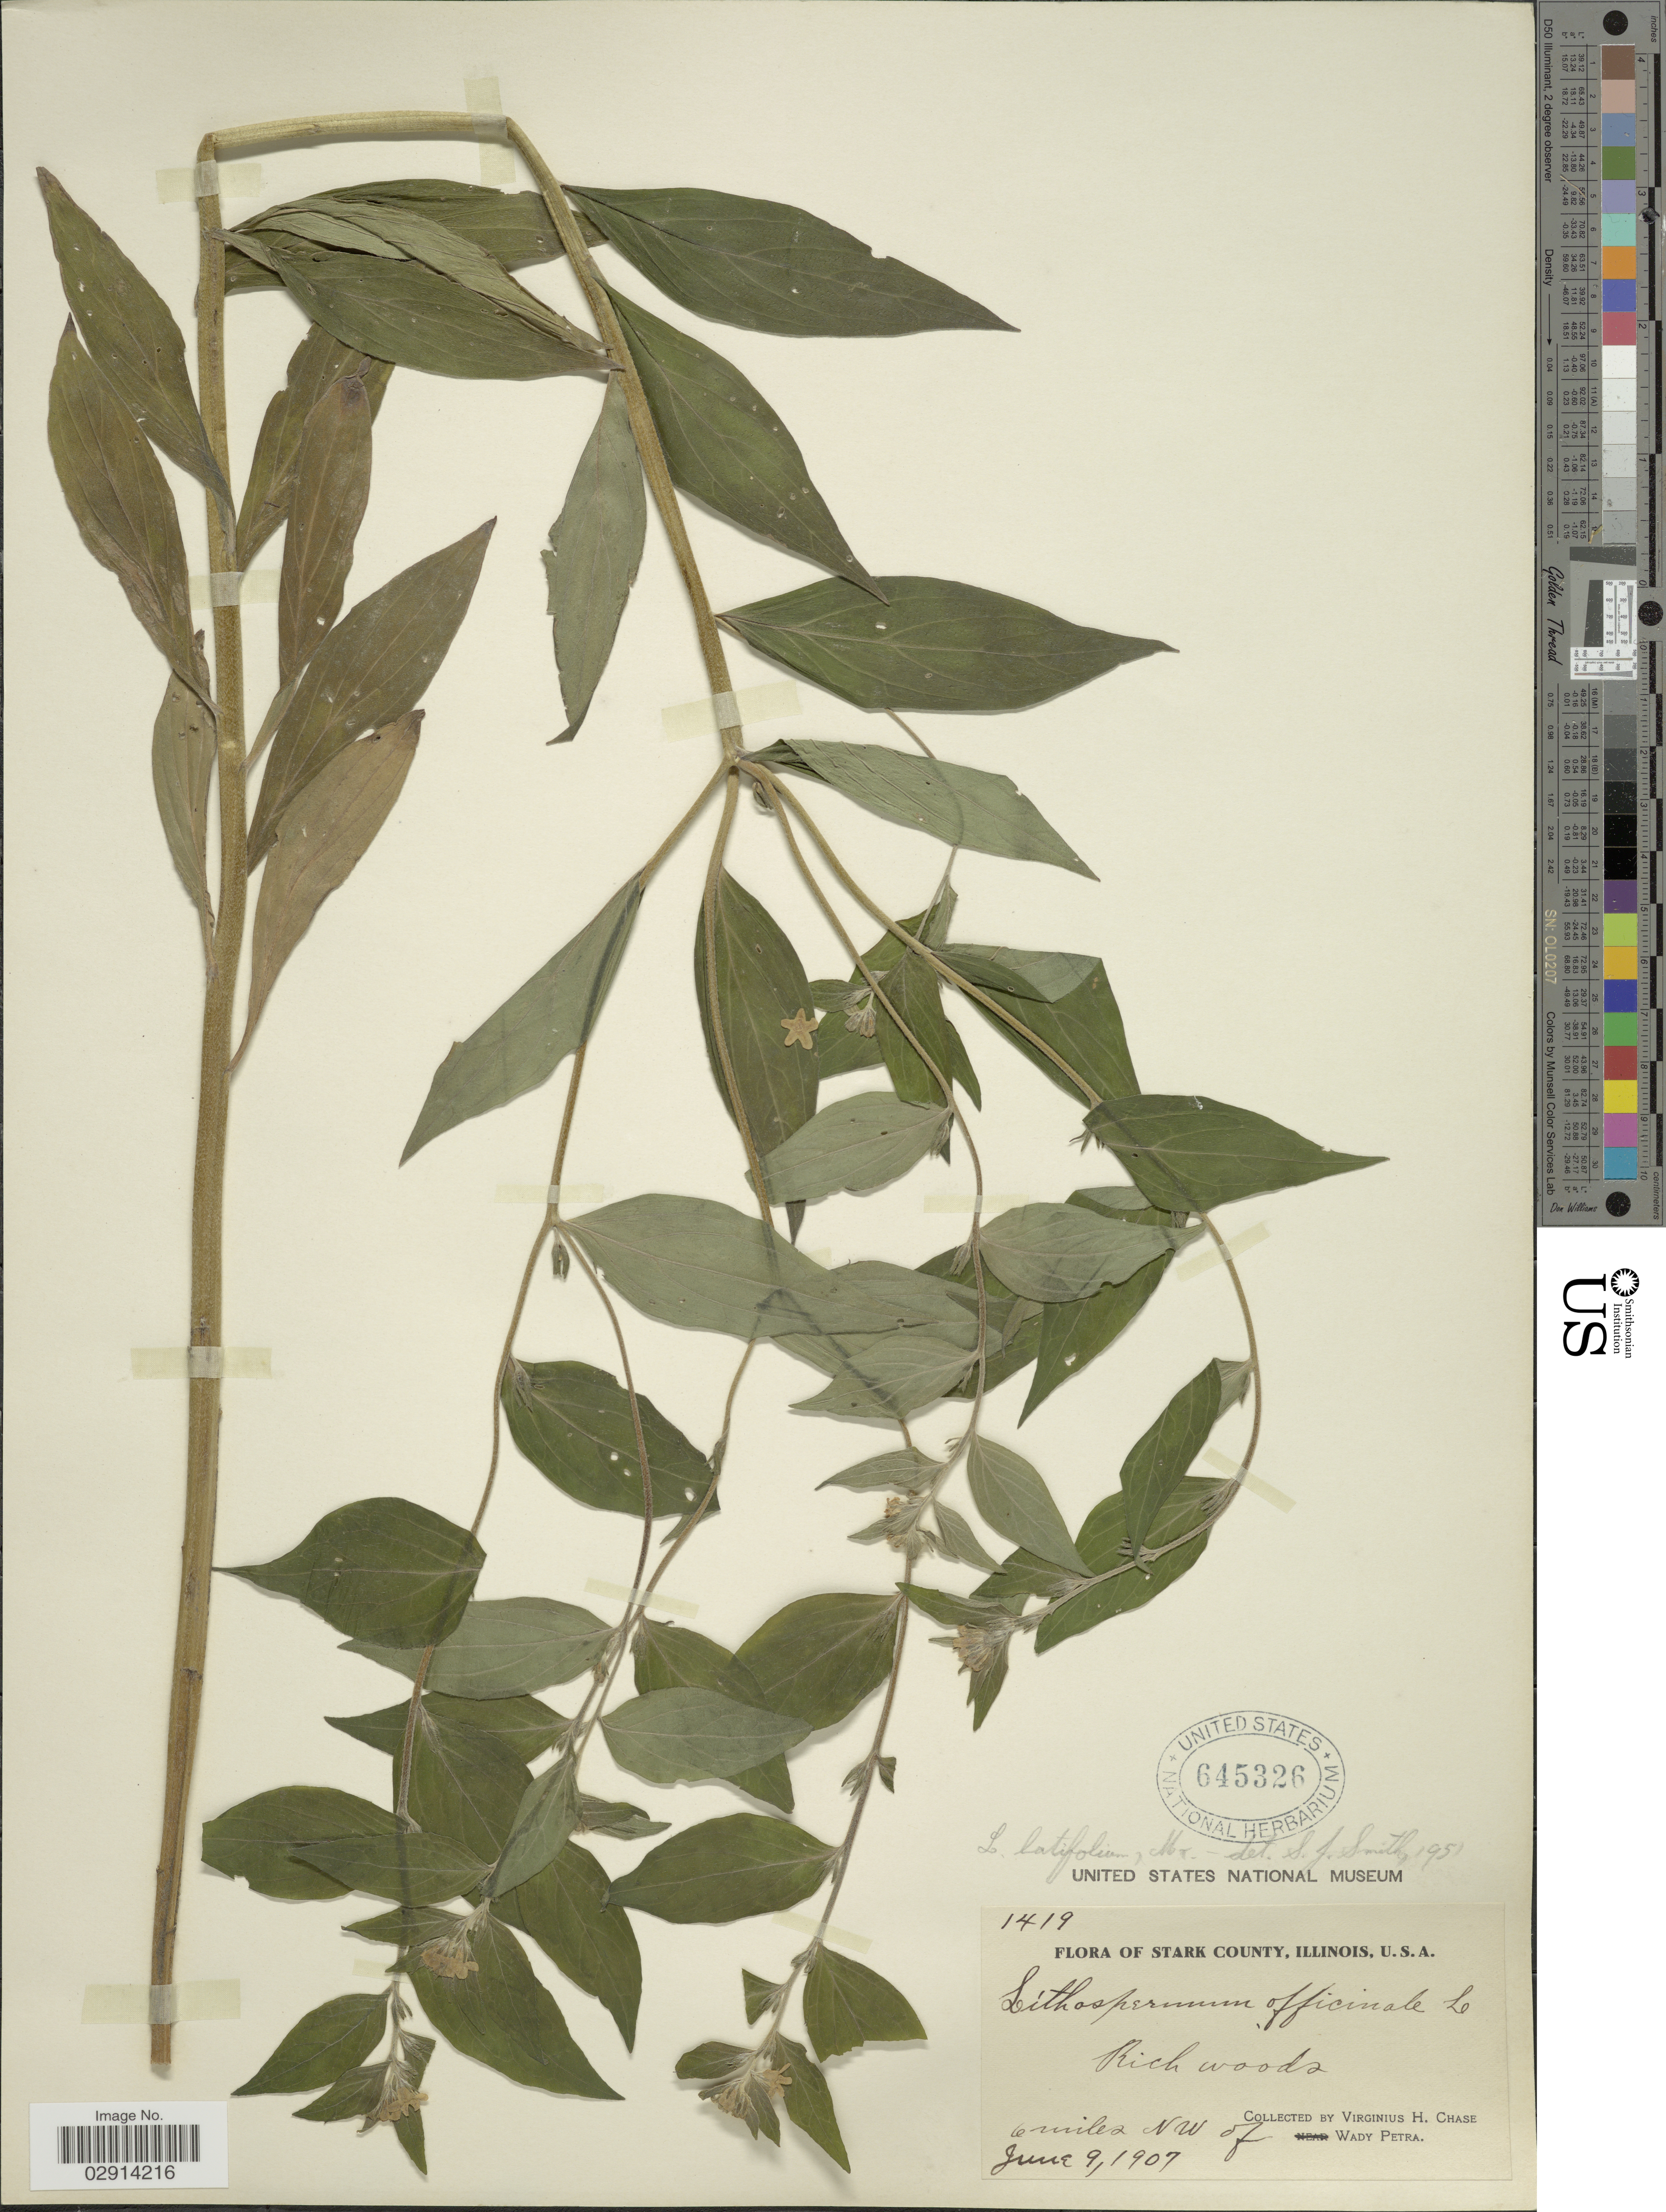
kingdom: Plantae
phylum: Tracheophyta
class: Magnoliopsida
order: Boraginales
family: Boraginaceae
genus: Lithospermum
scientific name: Lithospermum latifolium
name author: Michx.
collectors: V. H. Chase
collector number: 1419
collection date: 1907-06-09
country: United States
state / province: Illinois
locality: Stark County. Rich woods, 6 miles NW of Wady Petra.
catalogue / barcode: US 645326